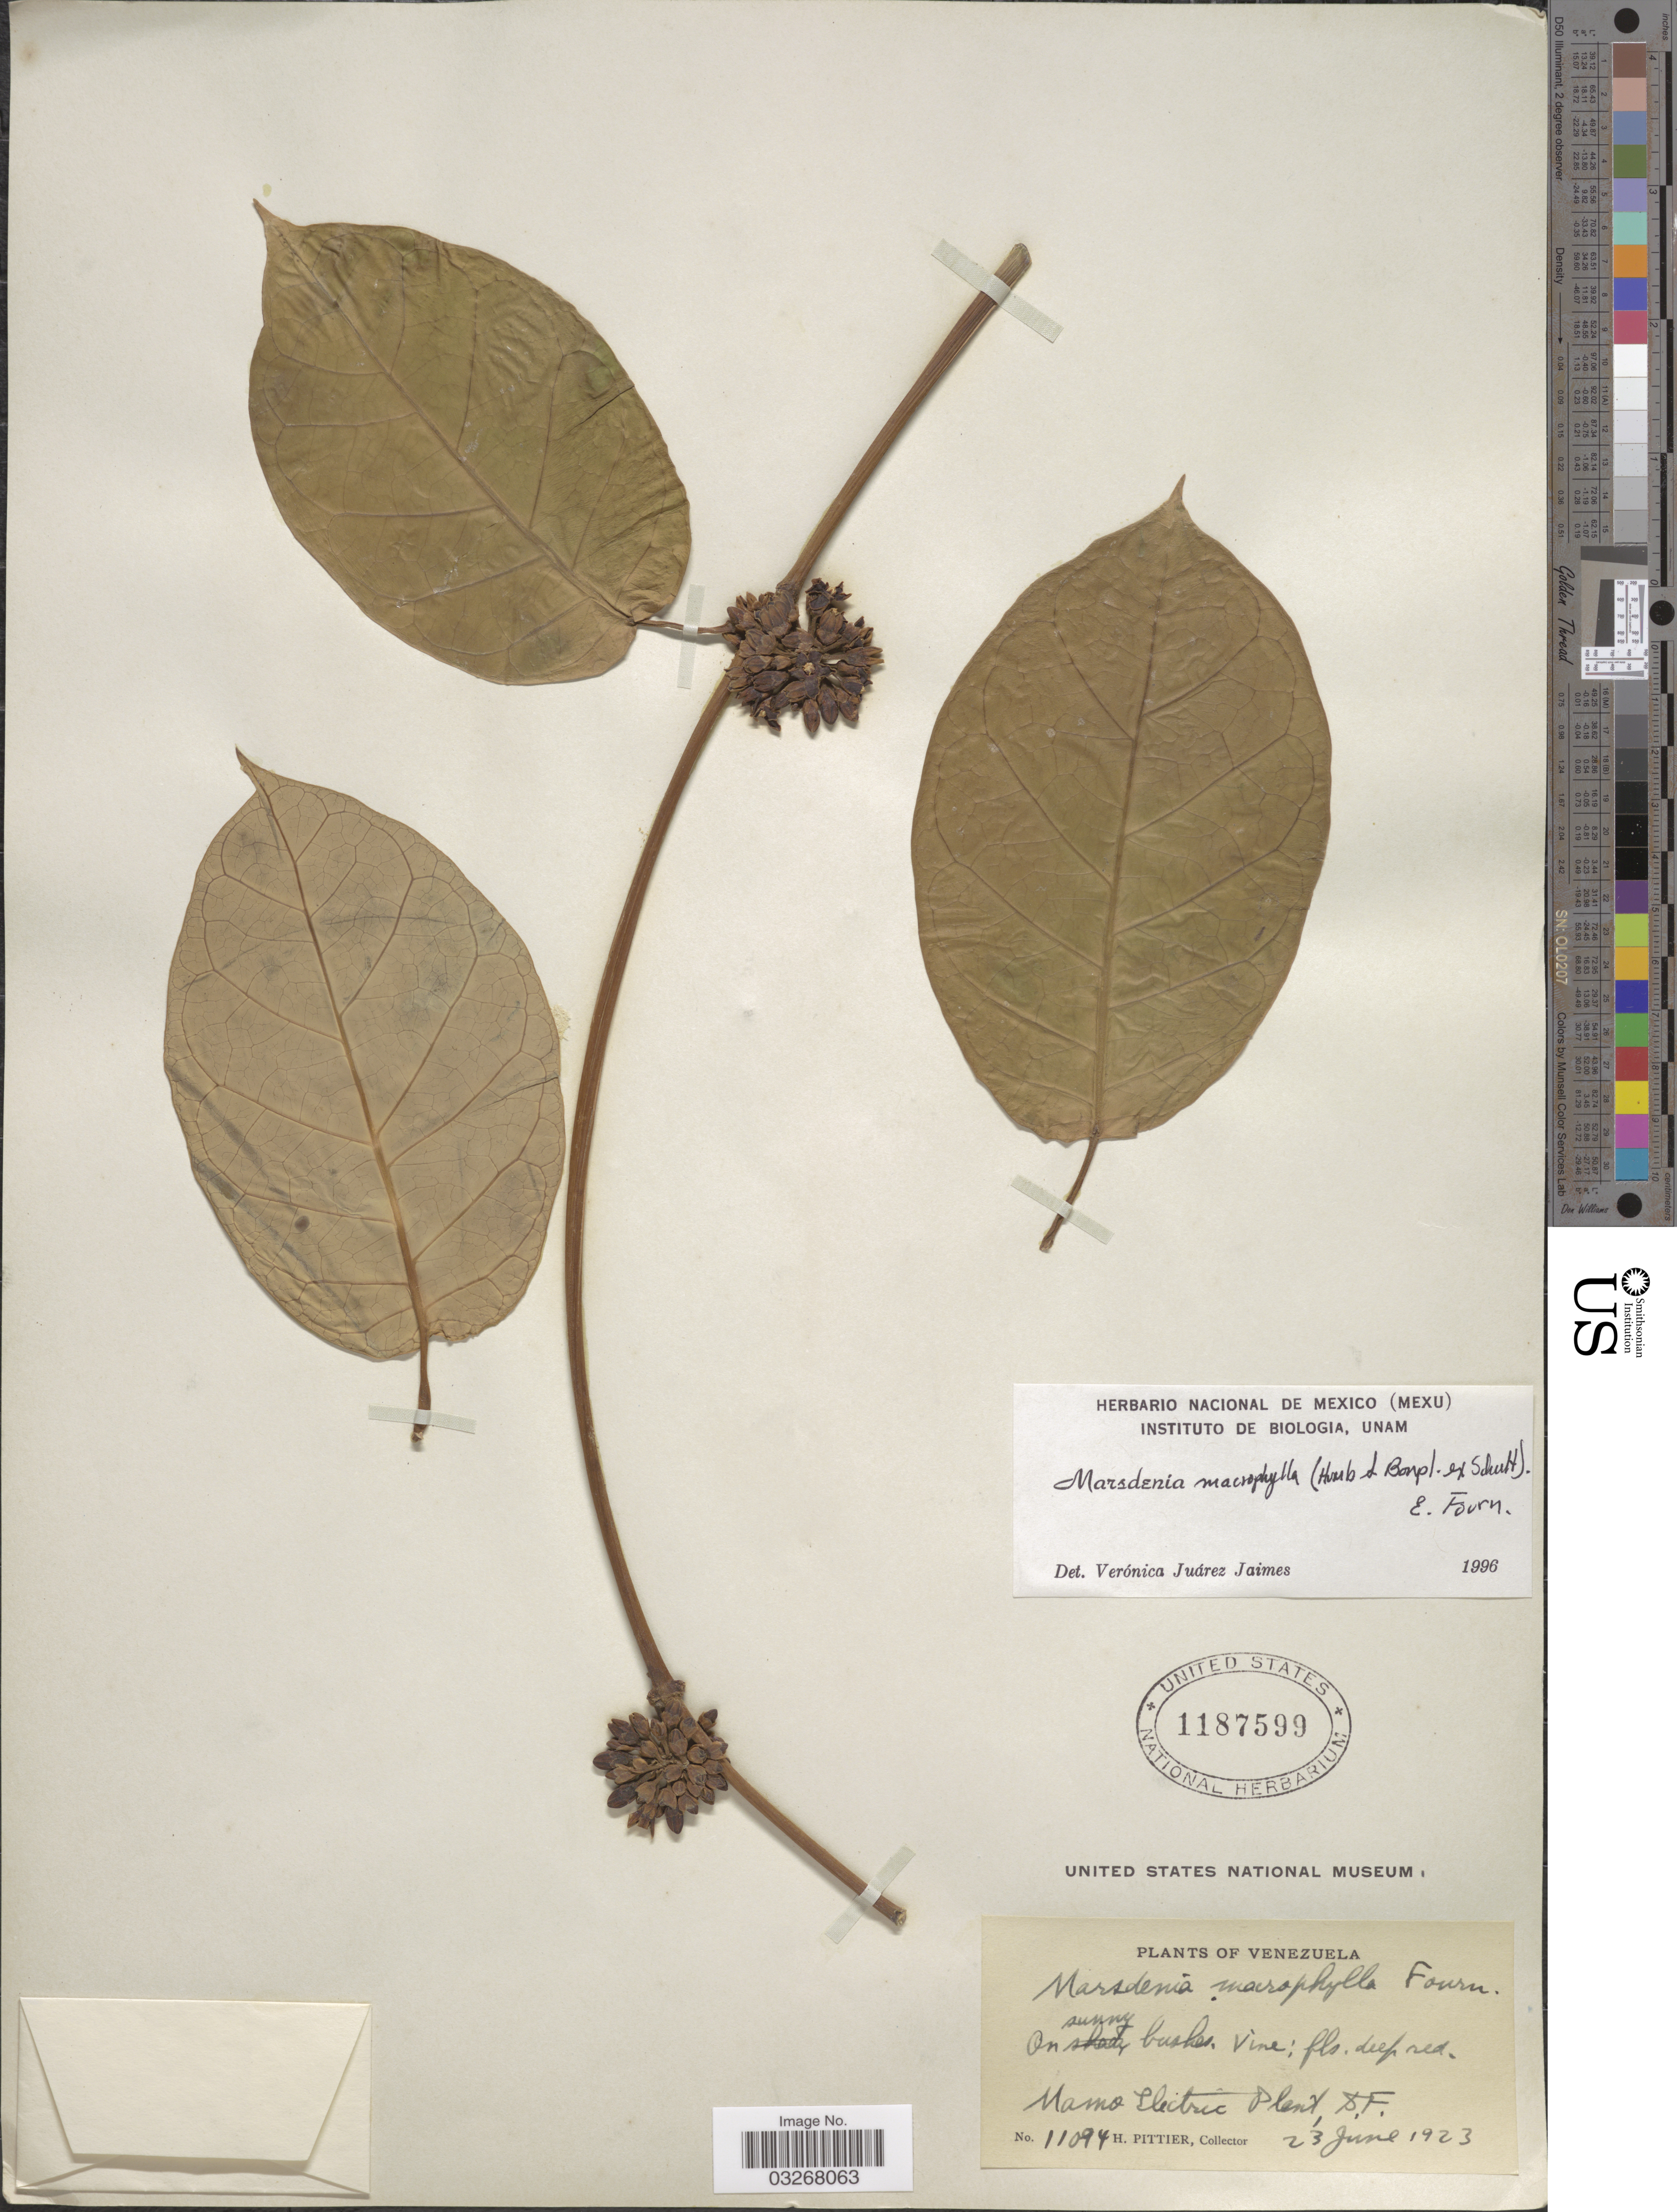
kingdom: Plantae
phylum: Tracheophyta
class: Magnoliopsida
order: Gentianales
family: Apocynaceae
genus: Marsdenia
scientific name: Marsdenia macrophylla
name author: (Humb. & Bonpl. ex Schult.) E. Fourn.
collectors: H. F. Pittier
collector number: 11094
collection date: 1923-06-23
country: Venezuela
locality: Mamo Electric Plant, D.F.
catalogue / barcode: US 1187599